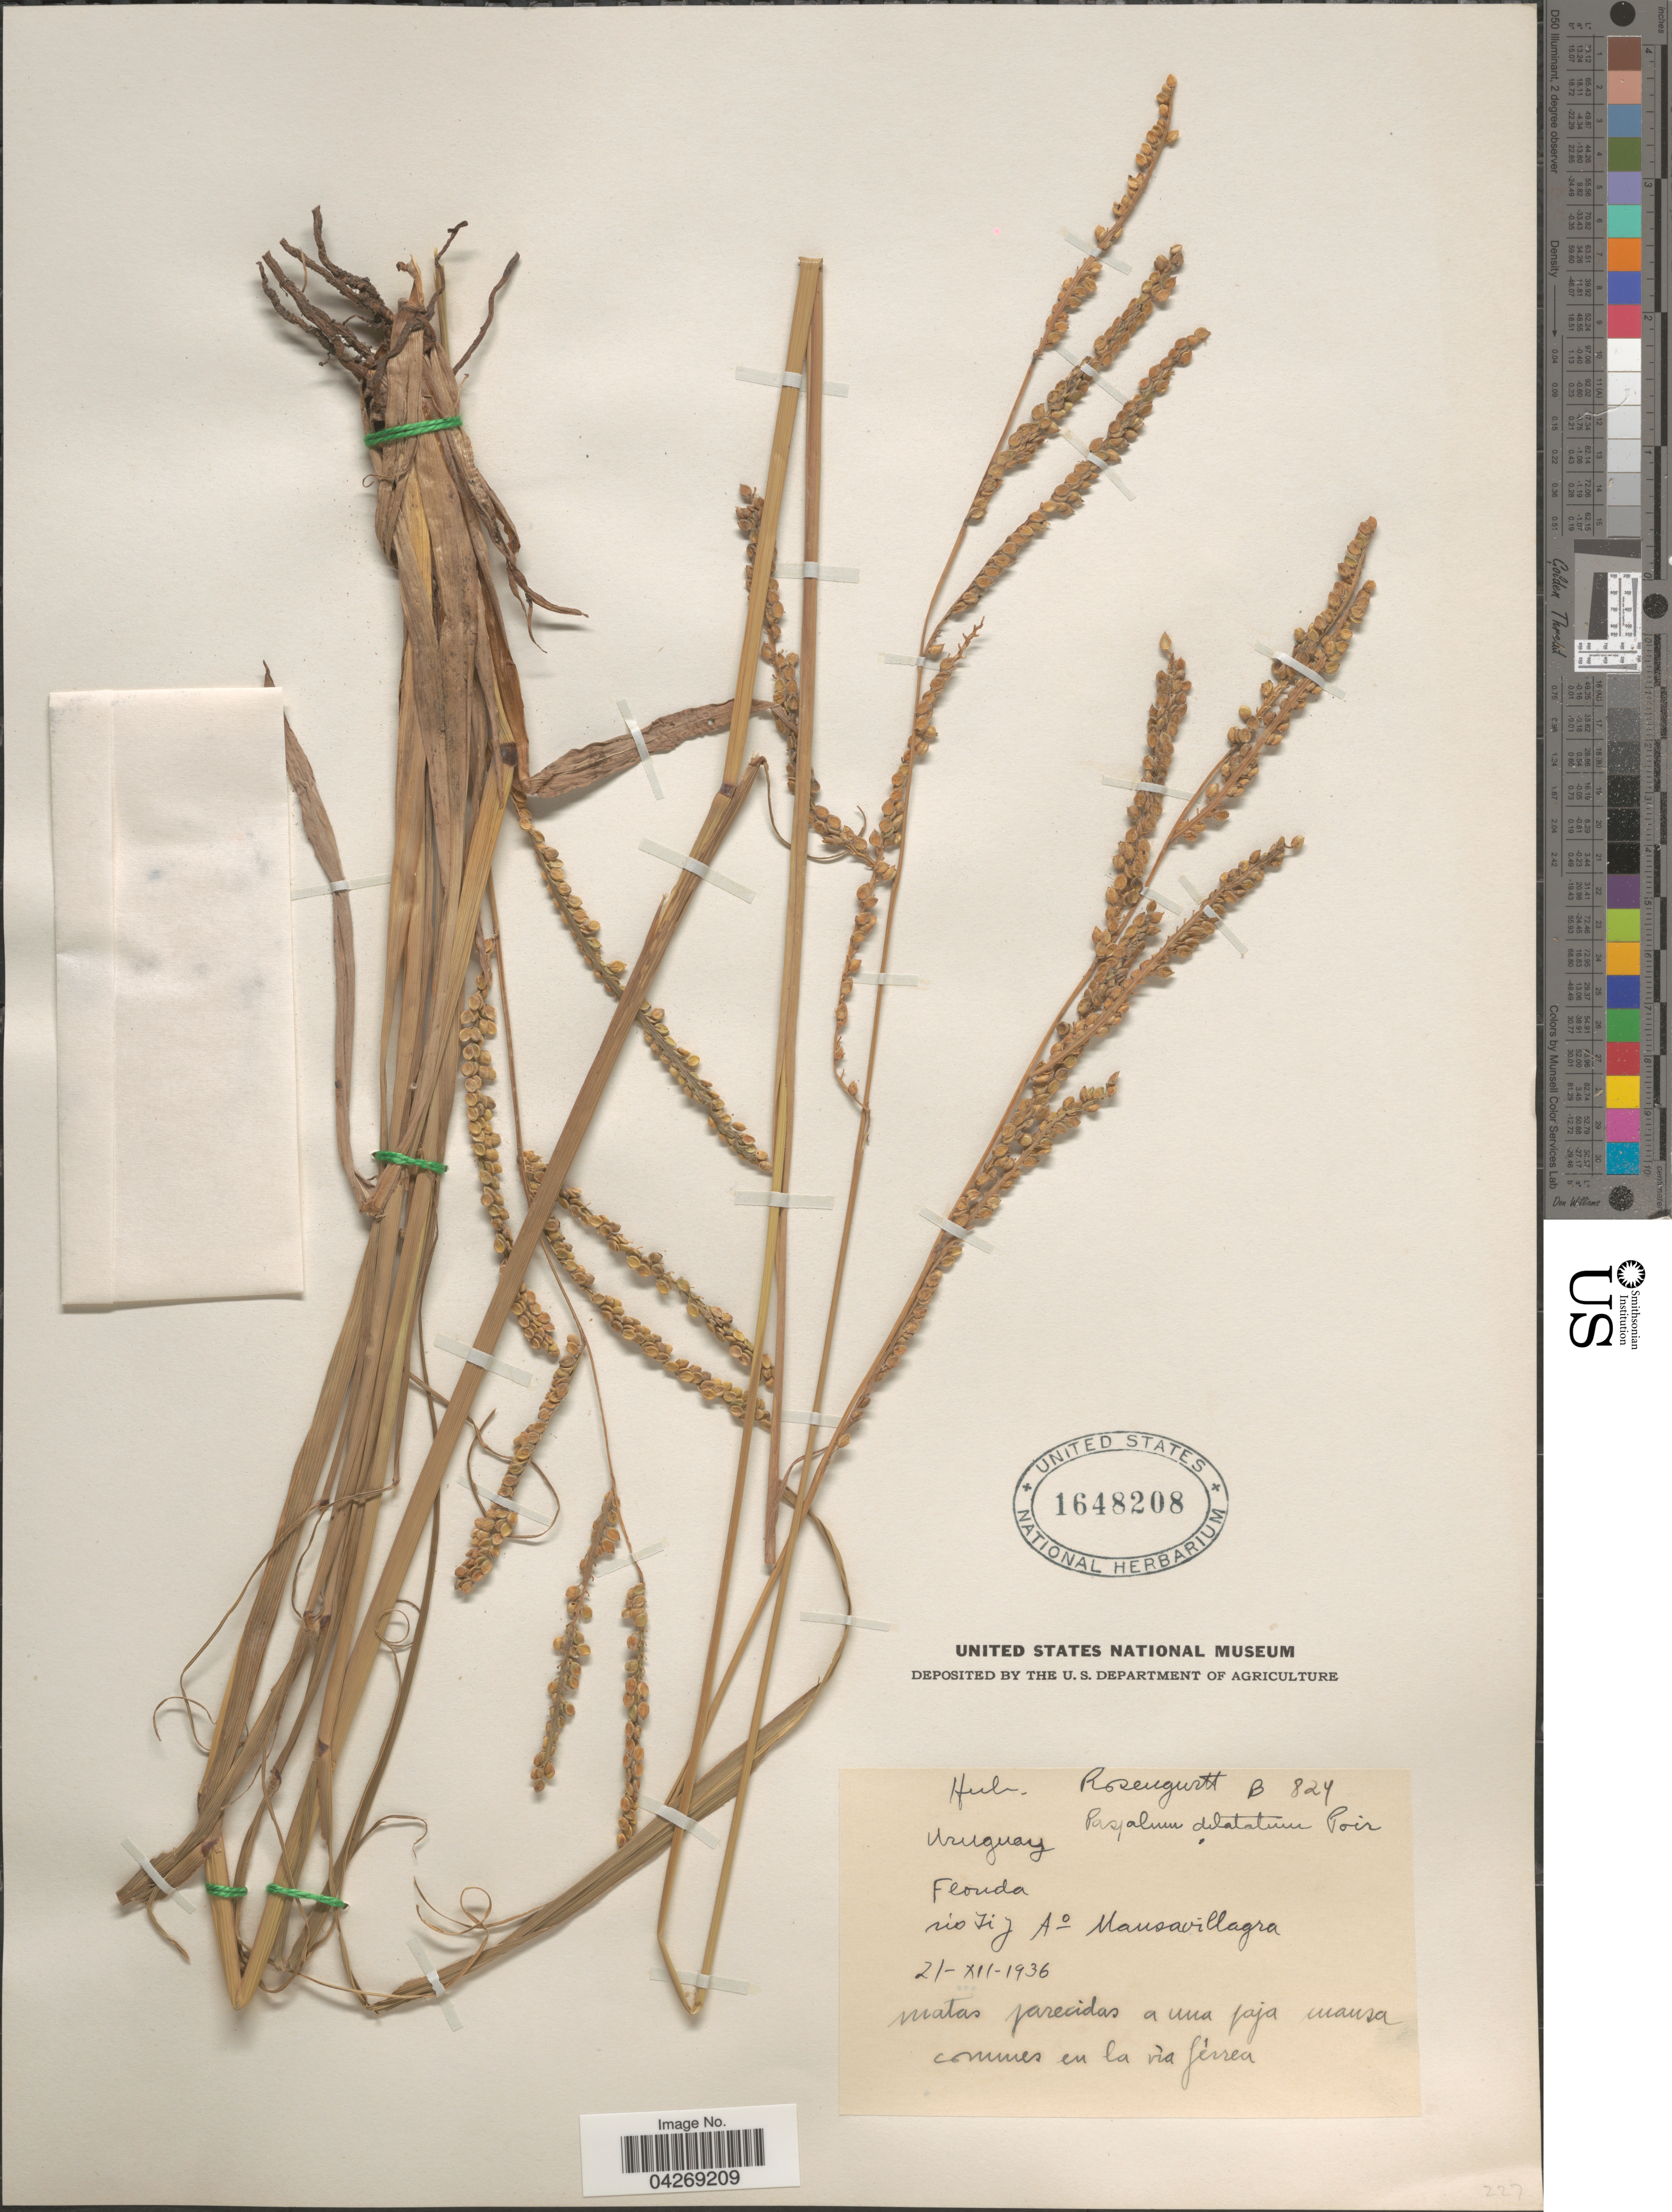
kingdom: Plantae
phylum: Tracheophyta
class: Liliopsida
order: Poales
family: Poaceae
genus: Paspalum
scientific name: Paspalum dilatatum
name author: Poir.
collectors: ex herb. Rosengurtt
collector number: B824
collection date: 1936-12-21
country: Uruguay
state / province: Florida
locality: Rio Yi y A° Mansavillagra.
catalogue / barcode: US 1648208